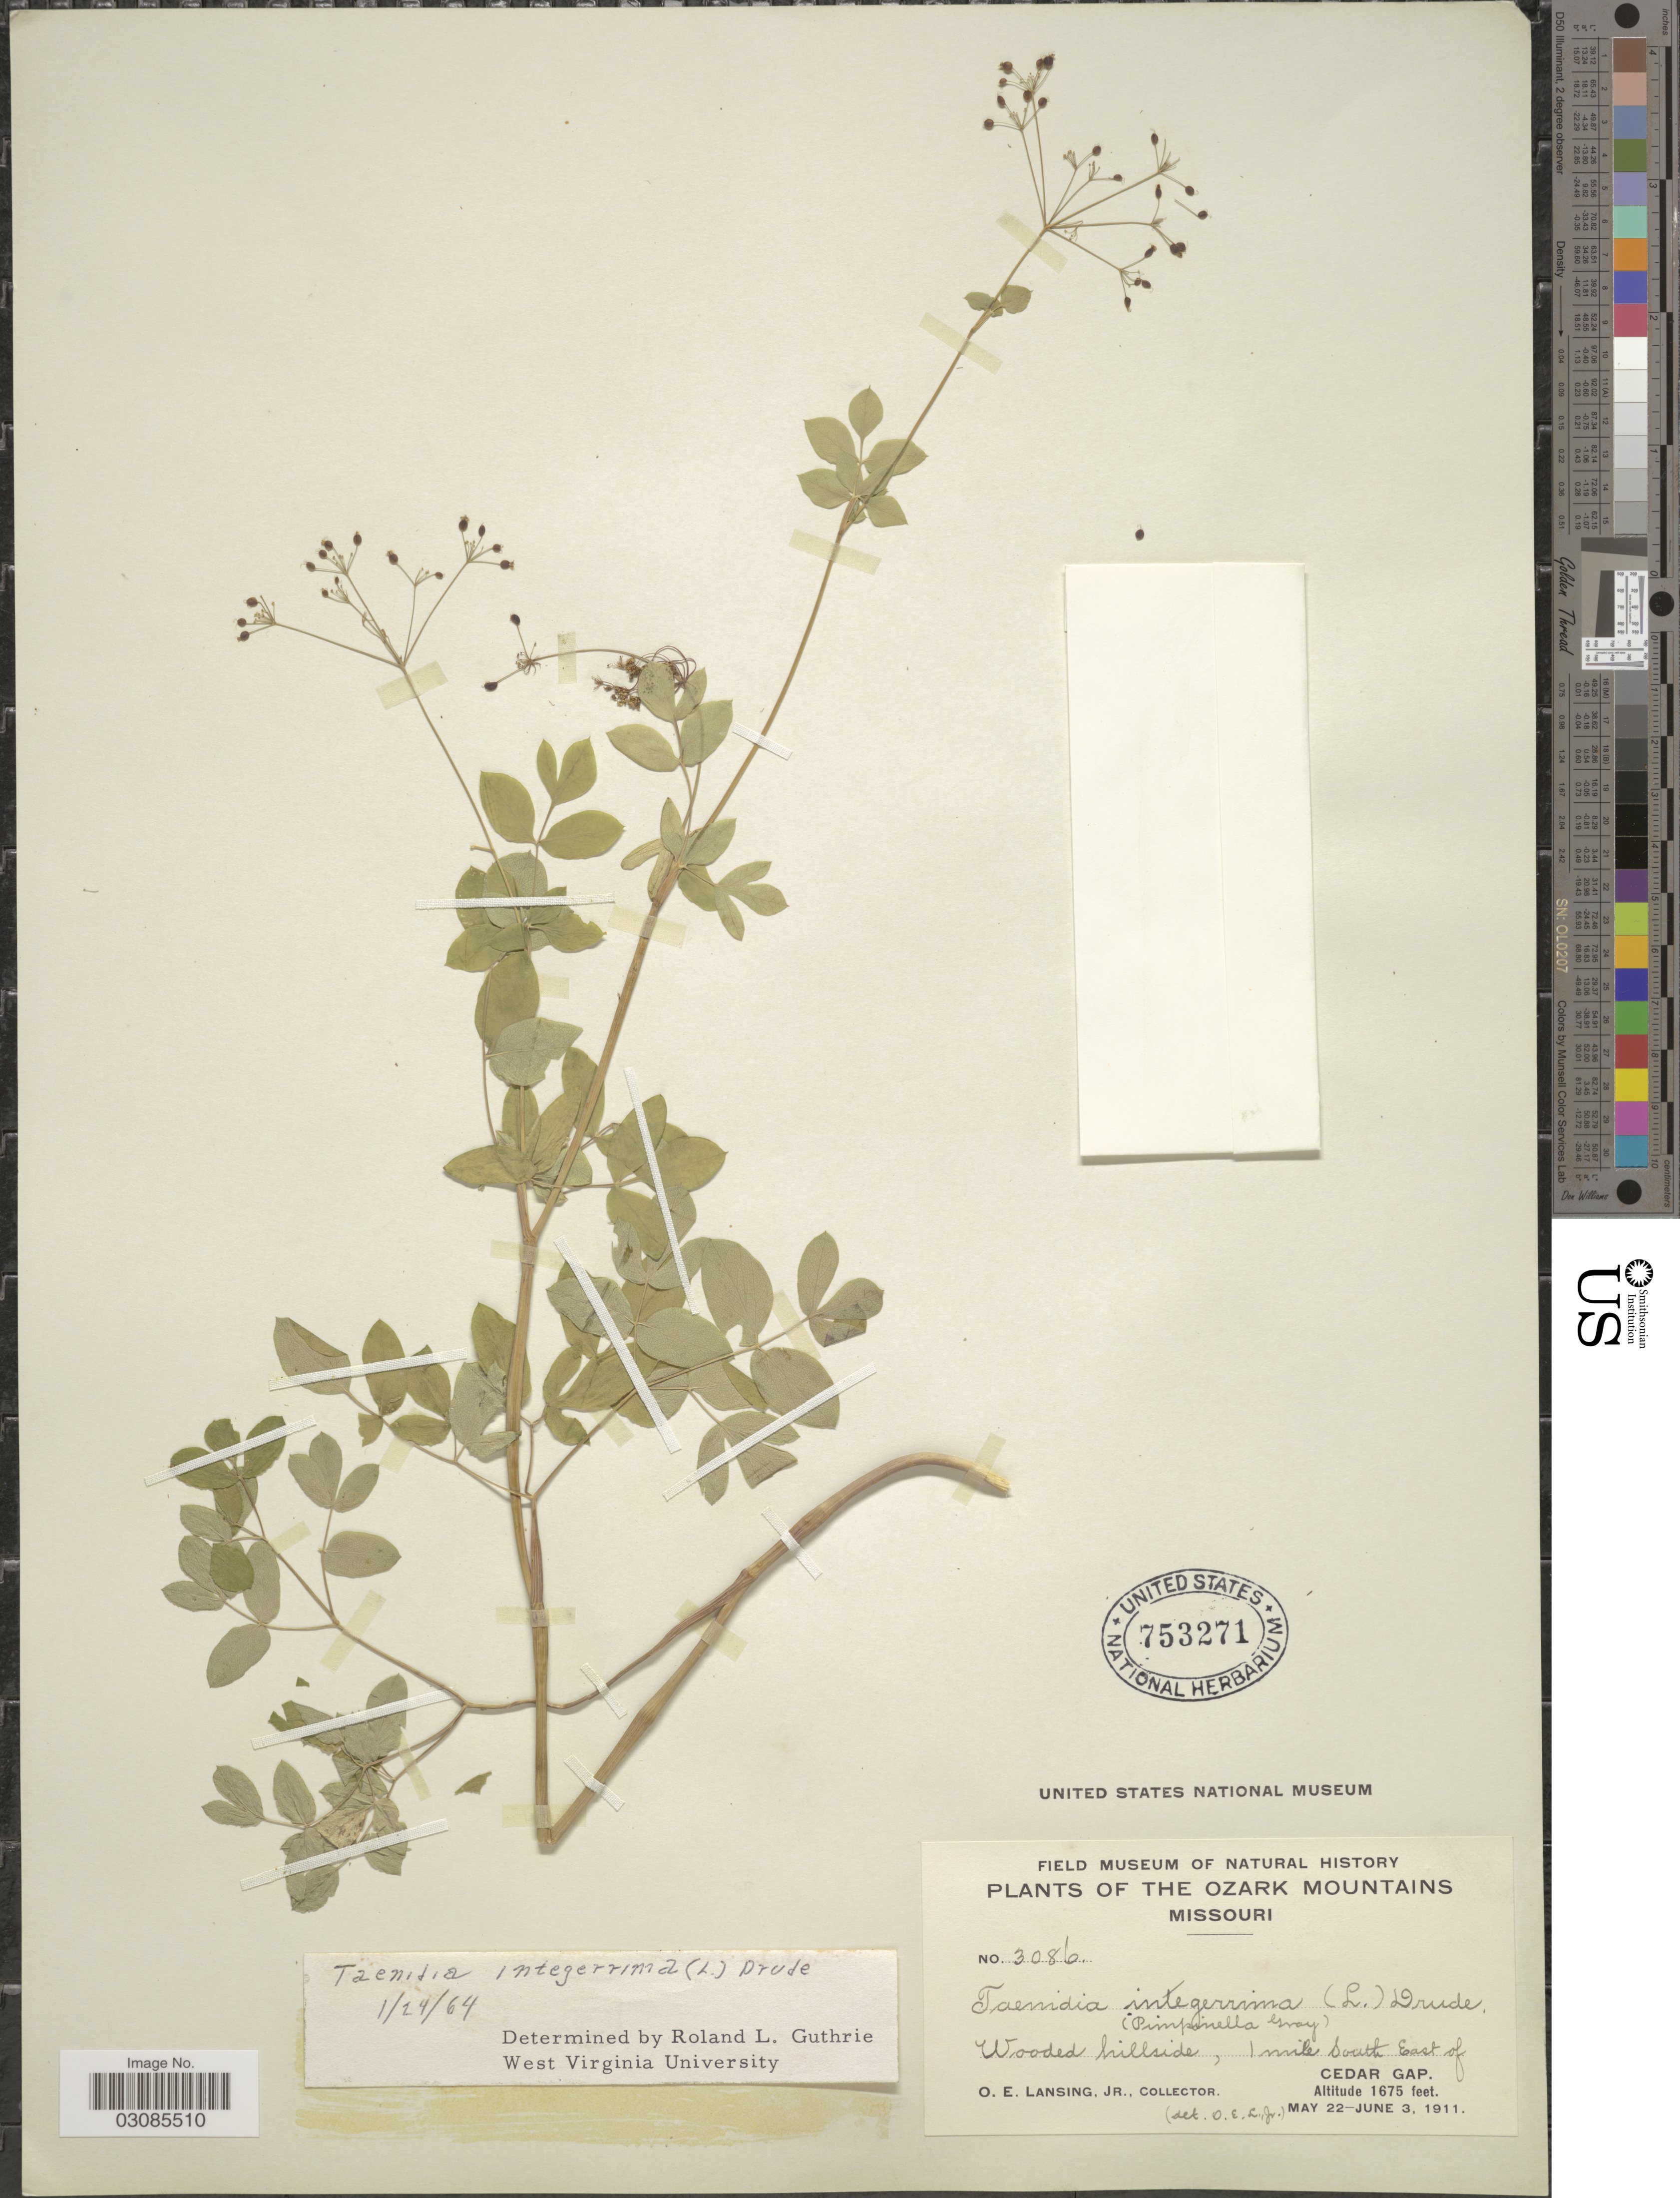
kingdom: Plantae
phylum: Tracheophyta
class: Magnoliopsida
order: Apiales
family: Apiaceae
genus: Taenidia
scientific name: Taenidia integerrima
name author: (L.) Drude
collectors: O. Lansing Jr.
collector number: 3086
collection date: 1911-05-22/1911-06-03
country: United States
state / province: Missouri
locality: The Ozark Mountains. Wooded hillside, 1 mile south east of Cedar Gap.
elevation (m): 511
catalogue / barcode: US 753271